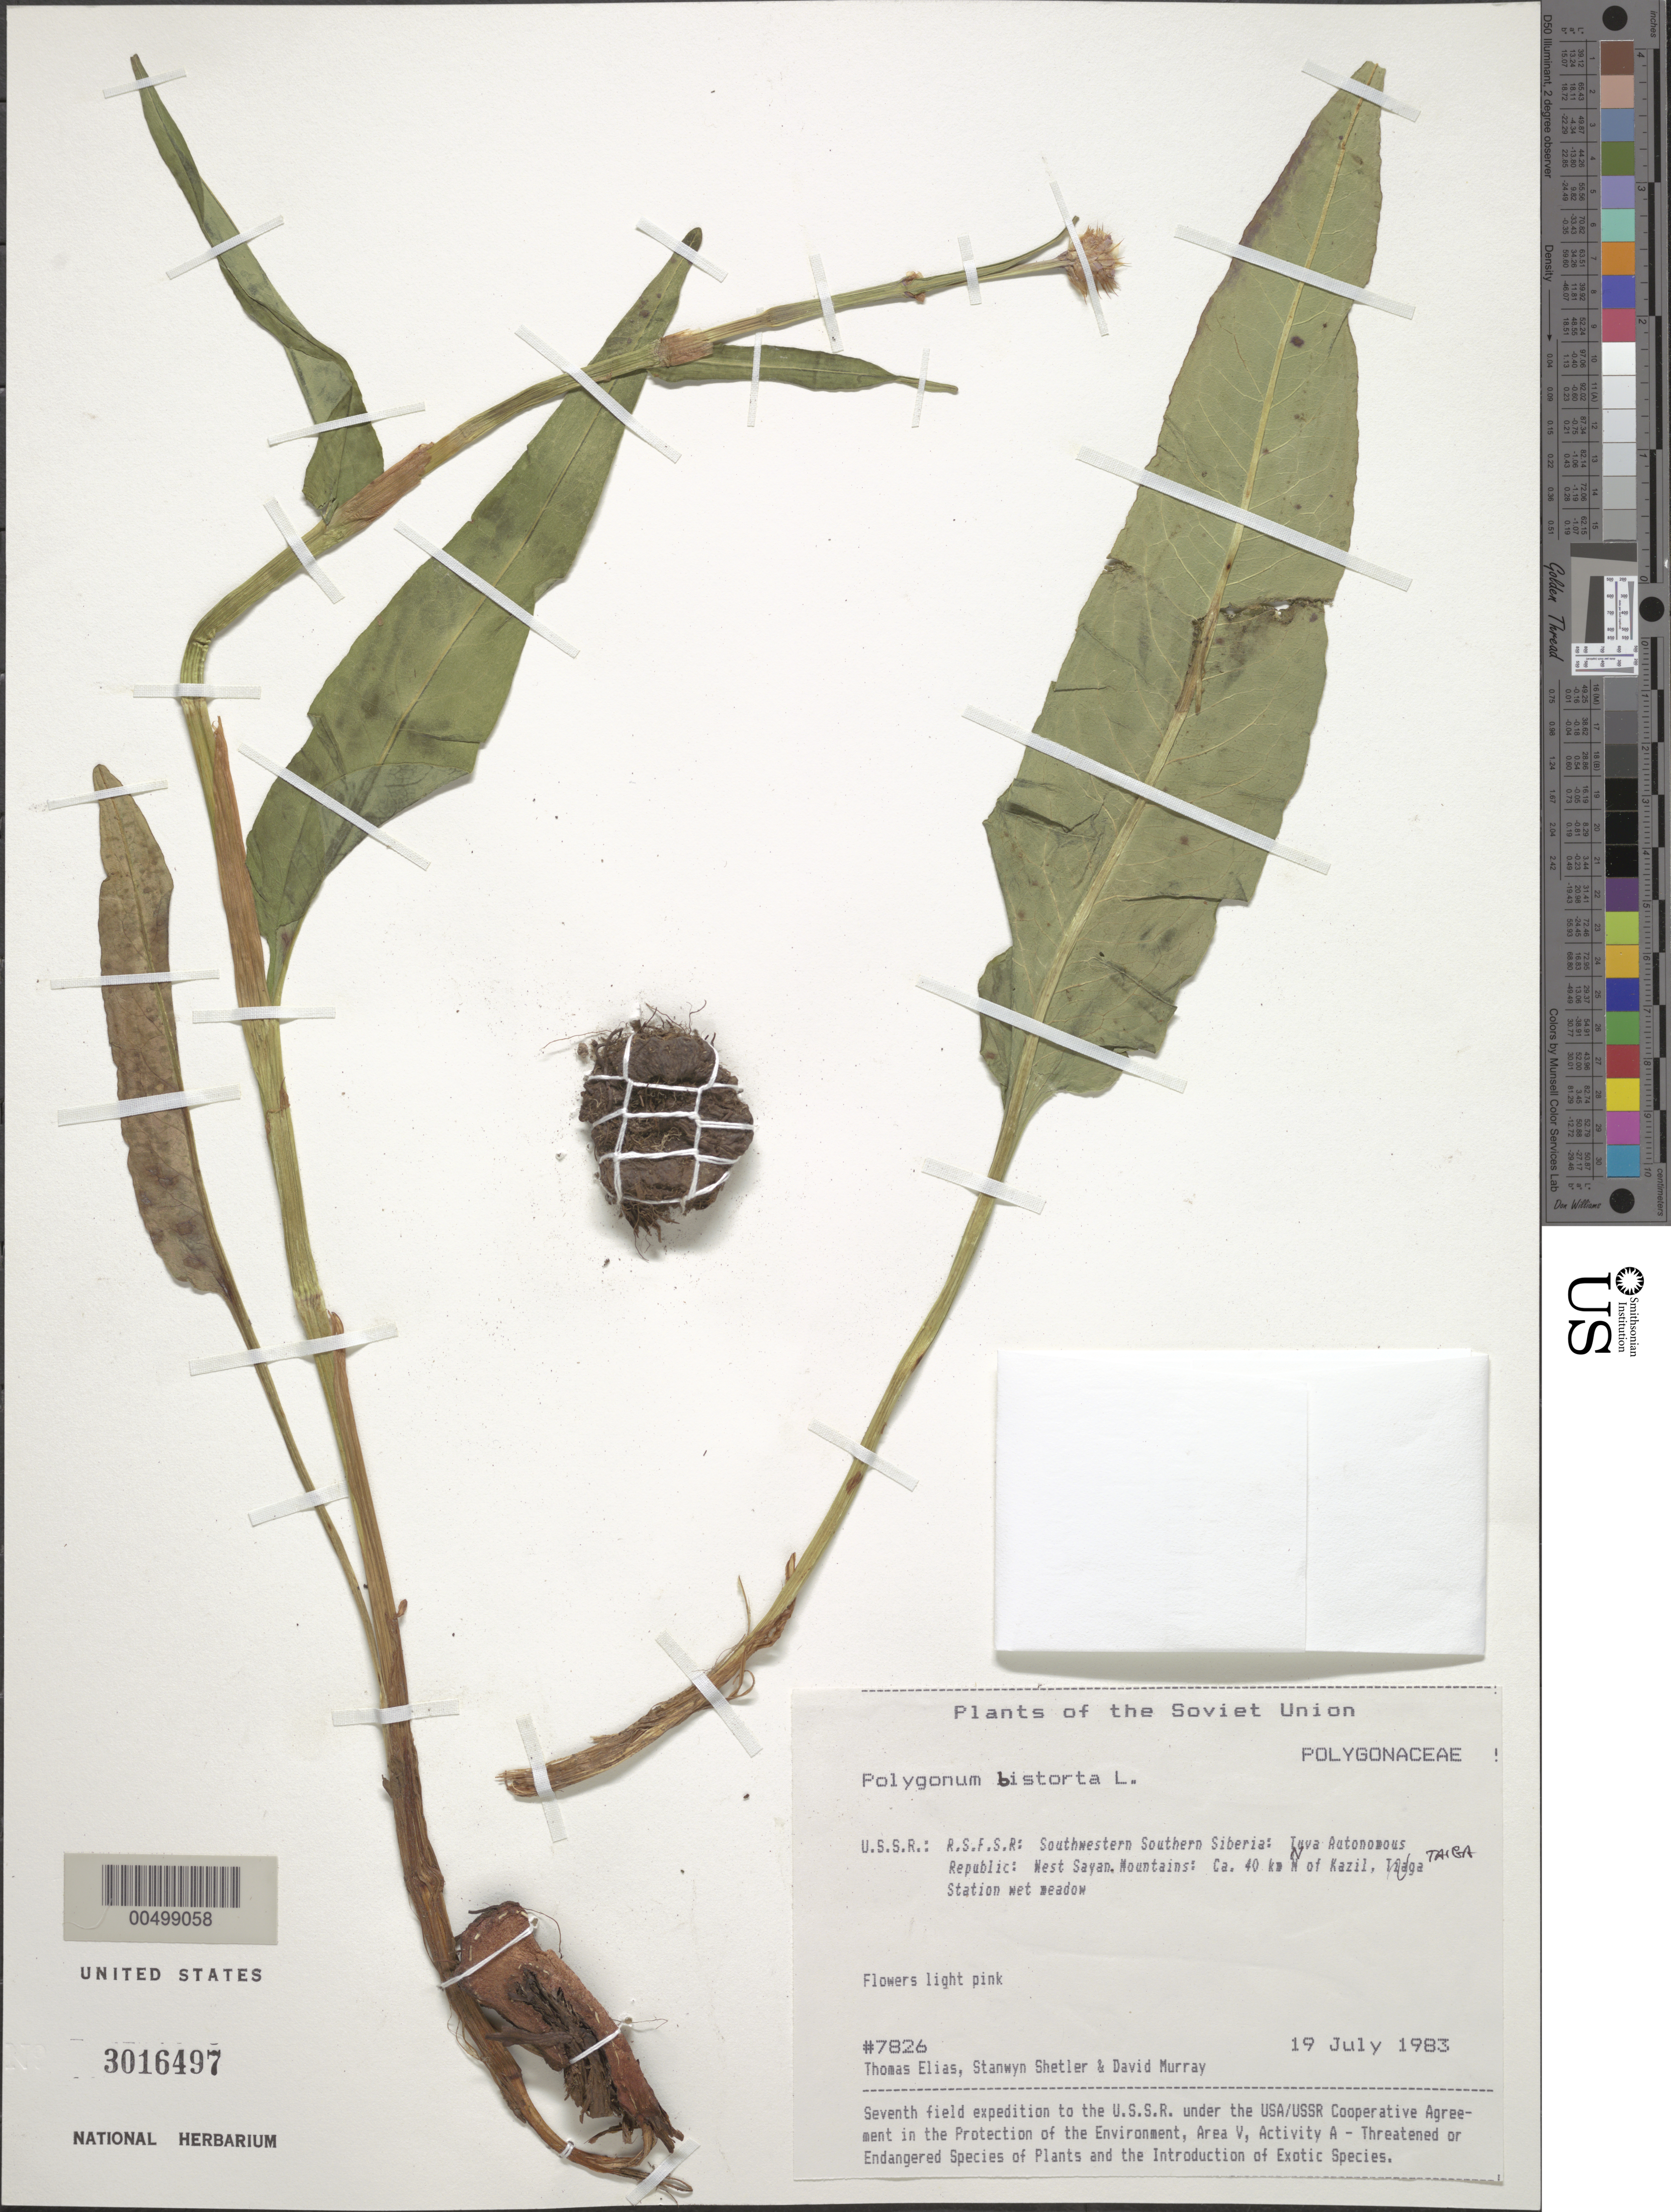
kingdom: Plantae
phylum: Tracheophyta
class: Magnoliopsida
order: Caryophyllales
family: Polygonaceae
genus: Bistorta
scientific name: Bistorta officinalis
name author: Delarbre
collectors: T. Elias, S. Shetler & D. F. Murray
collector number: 7826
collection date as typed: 19 Jul 1983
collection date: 1983-07-19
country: Russian Federation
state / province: Tuva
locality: West Sayan Mountains, ca. 40 km N of Kazil [Kyzyl], Taiga Station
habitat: wet meadow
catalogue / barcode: US 3016497